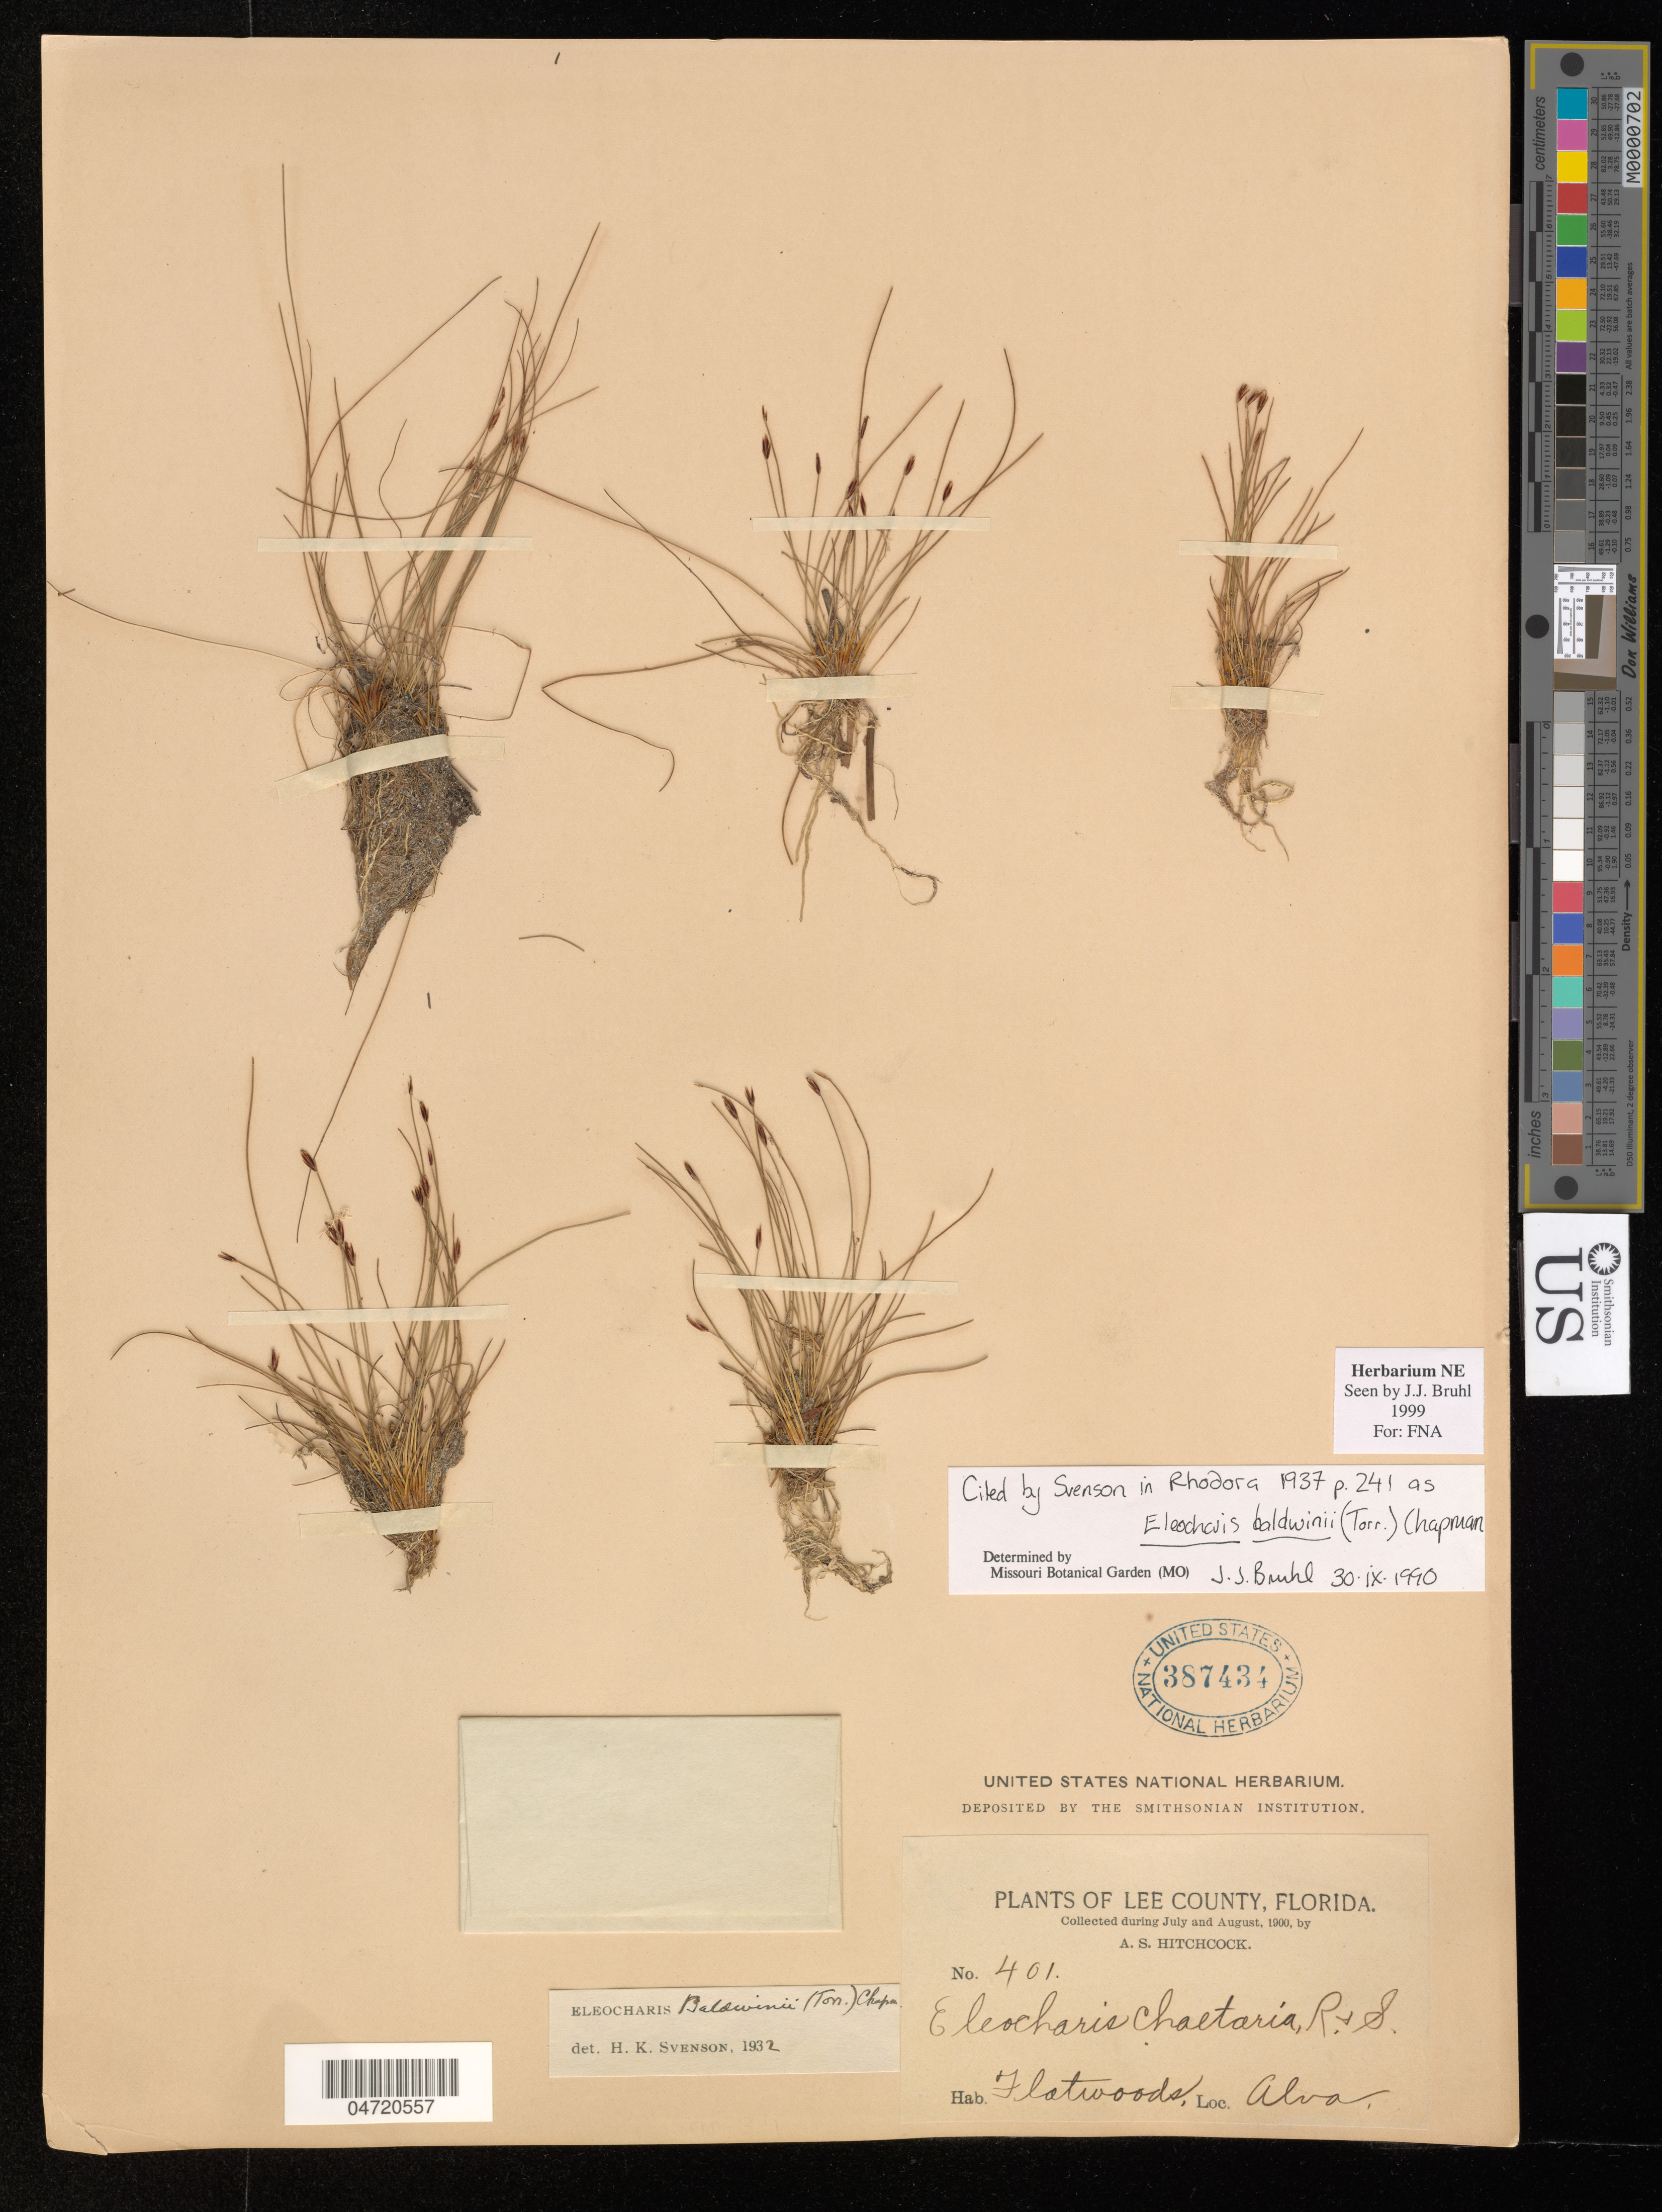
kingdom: Plantae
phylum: Tracheophyta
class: Liliopsida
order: Poales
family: Cyperaceae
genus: Eleocharis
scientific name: Eleocharis baldwinii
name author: (Torr.) Chapm.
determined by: Bruhl, J. J., (NE), University of New England (AUSTRALIA)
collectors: A. S. Hitchcock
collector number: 401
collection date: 1900-07/1900-08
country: United States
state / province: Florida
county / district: Lee County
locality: Alva.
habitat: Flatwoods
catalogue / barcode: US 387434